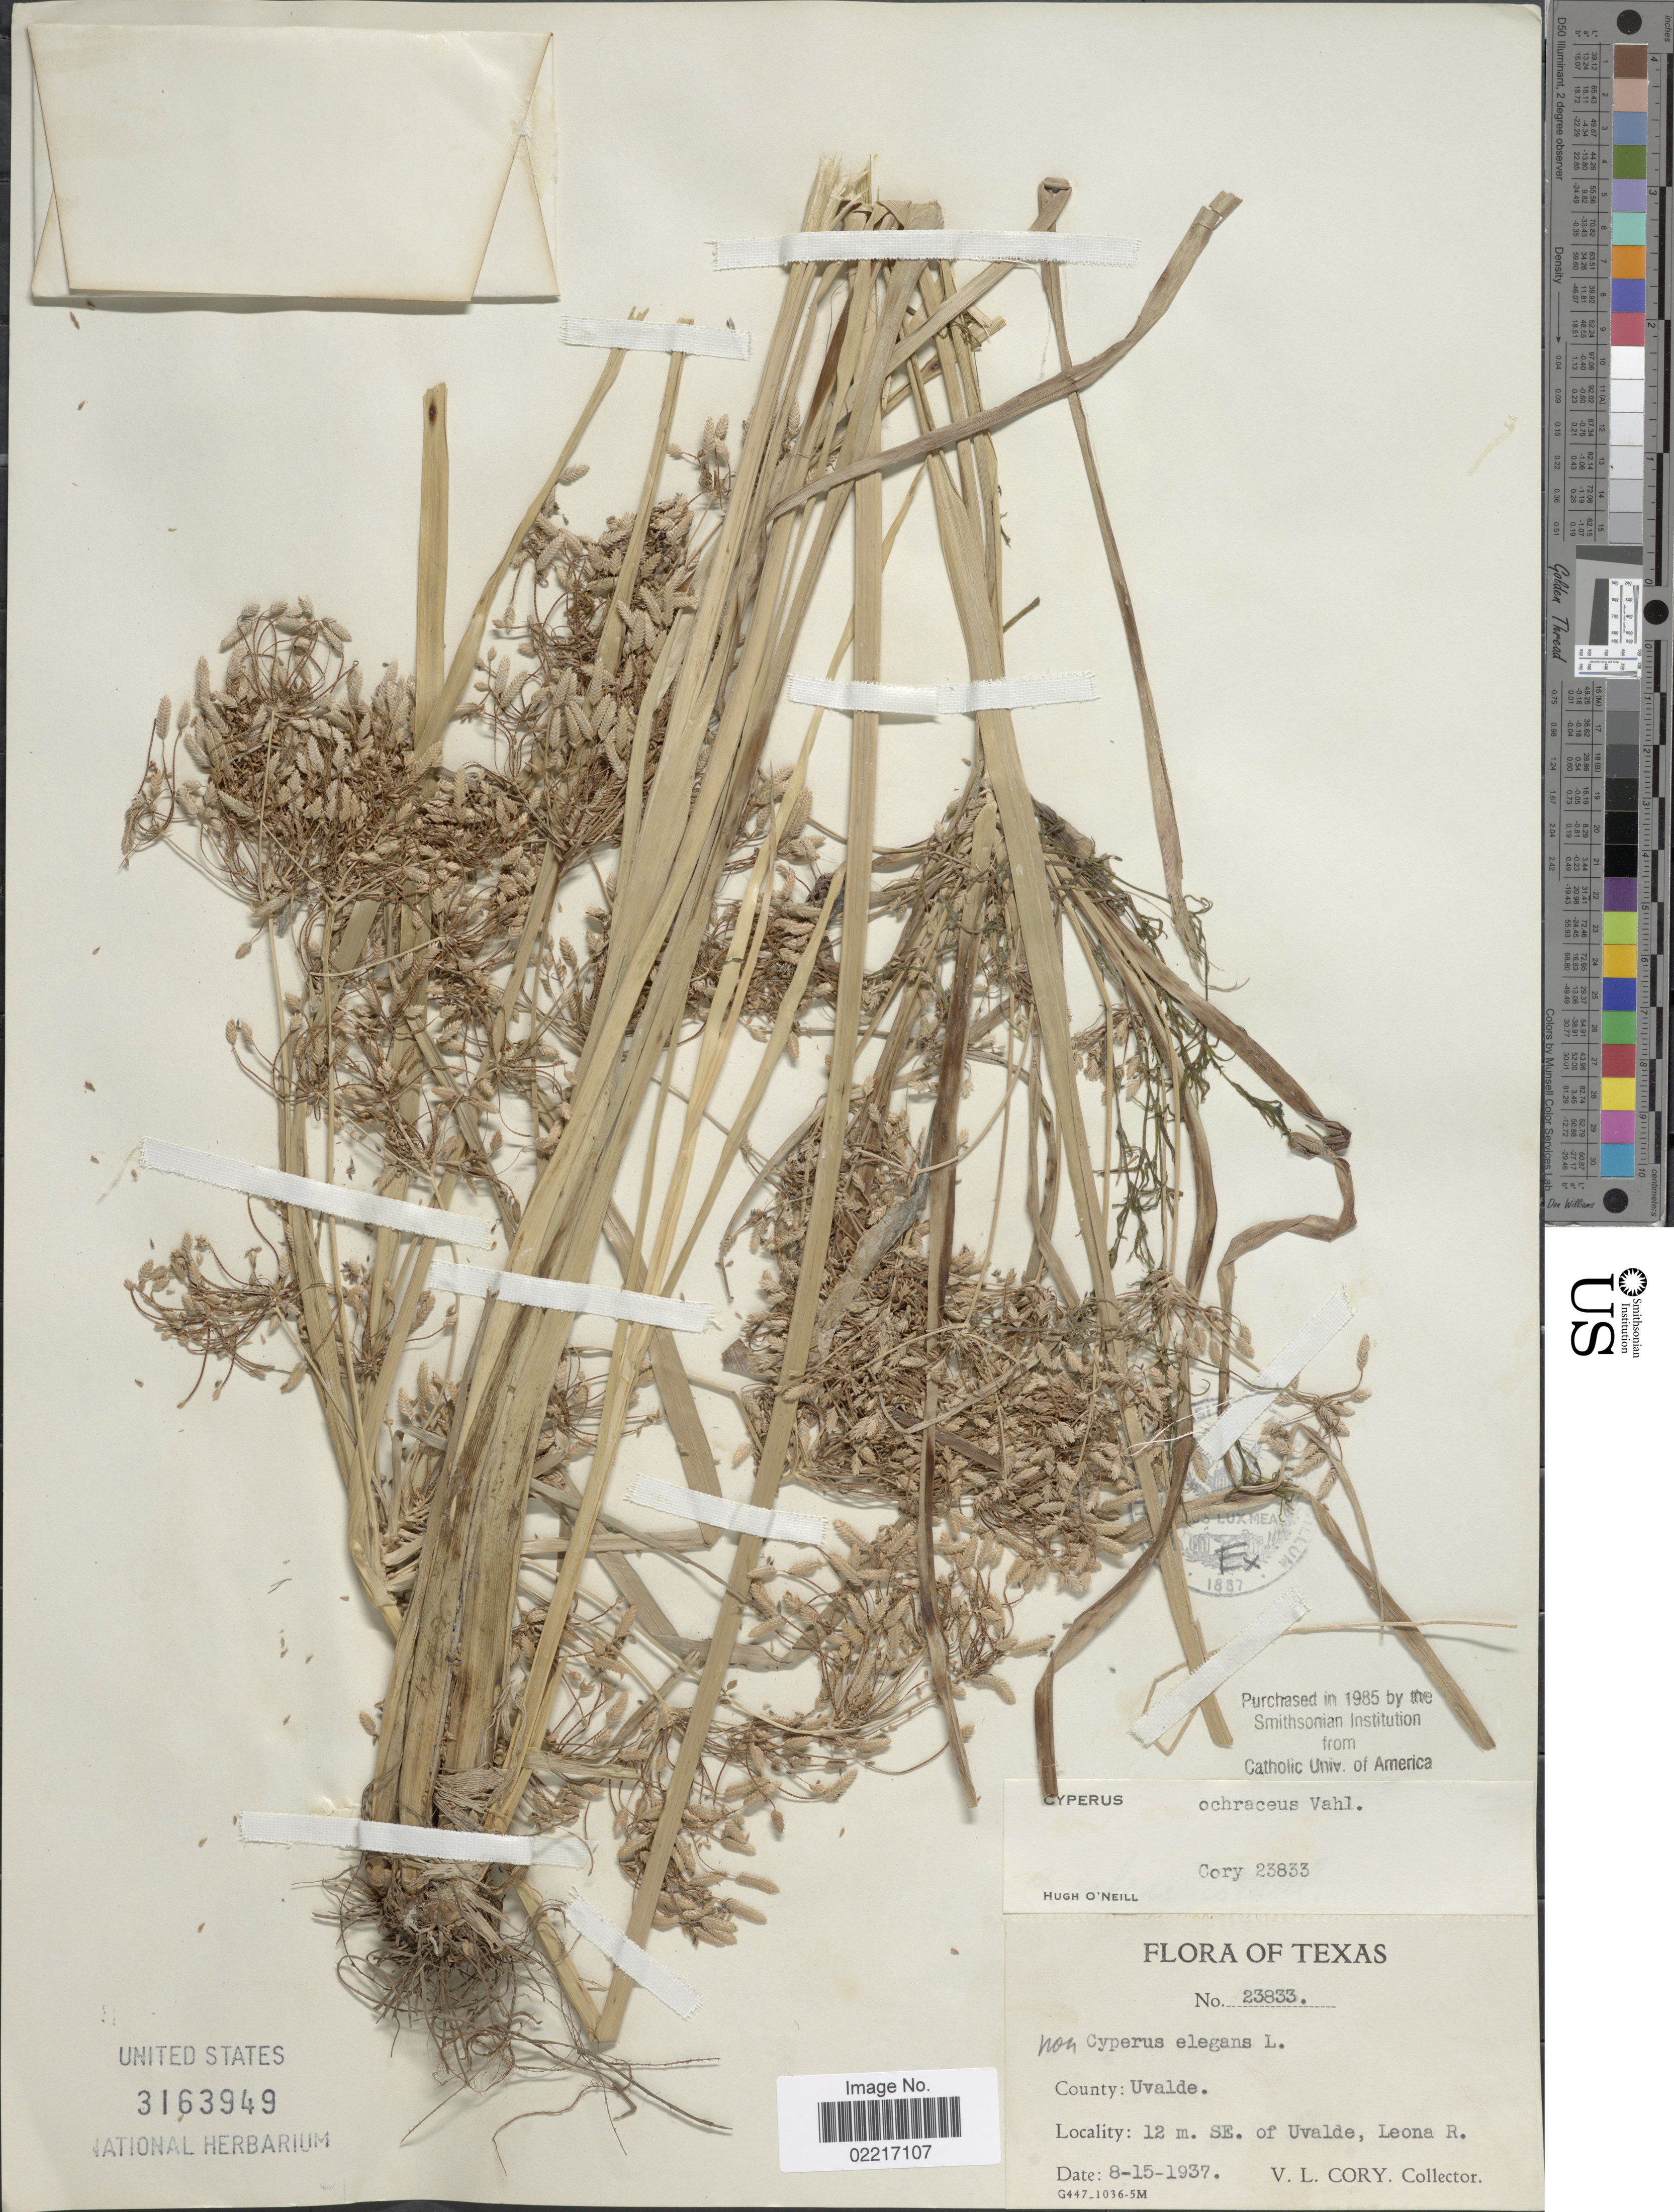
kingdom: Plantae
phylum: Tracheophyta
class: Liliopsida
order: Poales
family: Cyperaceae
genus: Cyperus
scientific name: Cyperus ochraceus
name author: Vahl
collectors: V. Cory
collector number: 23833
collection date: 1937-08-15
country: United States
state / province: Texas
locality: County: Uvalde, 12 m. SE. of Uvalde, Leona R.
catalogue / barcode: US 3163949